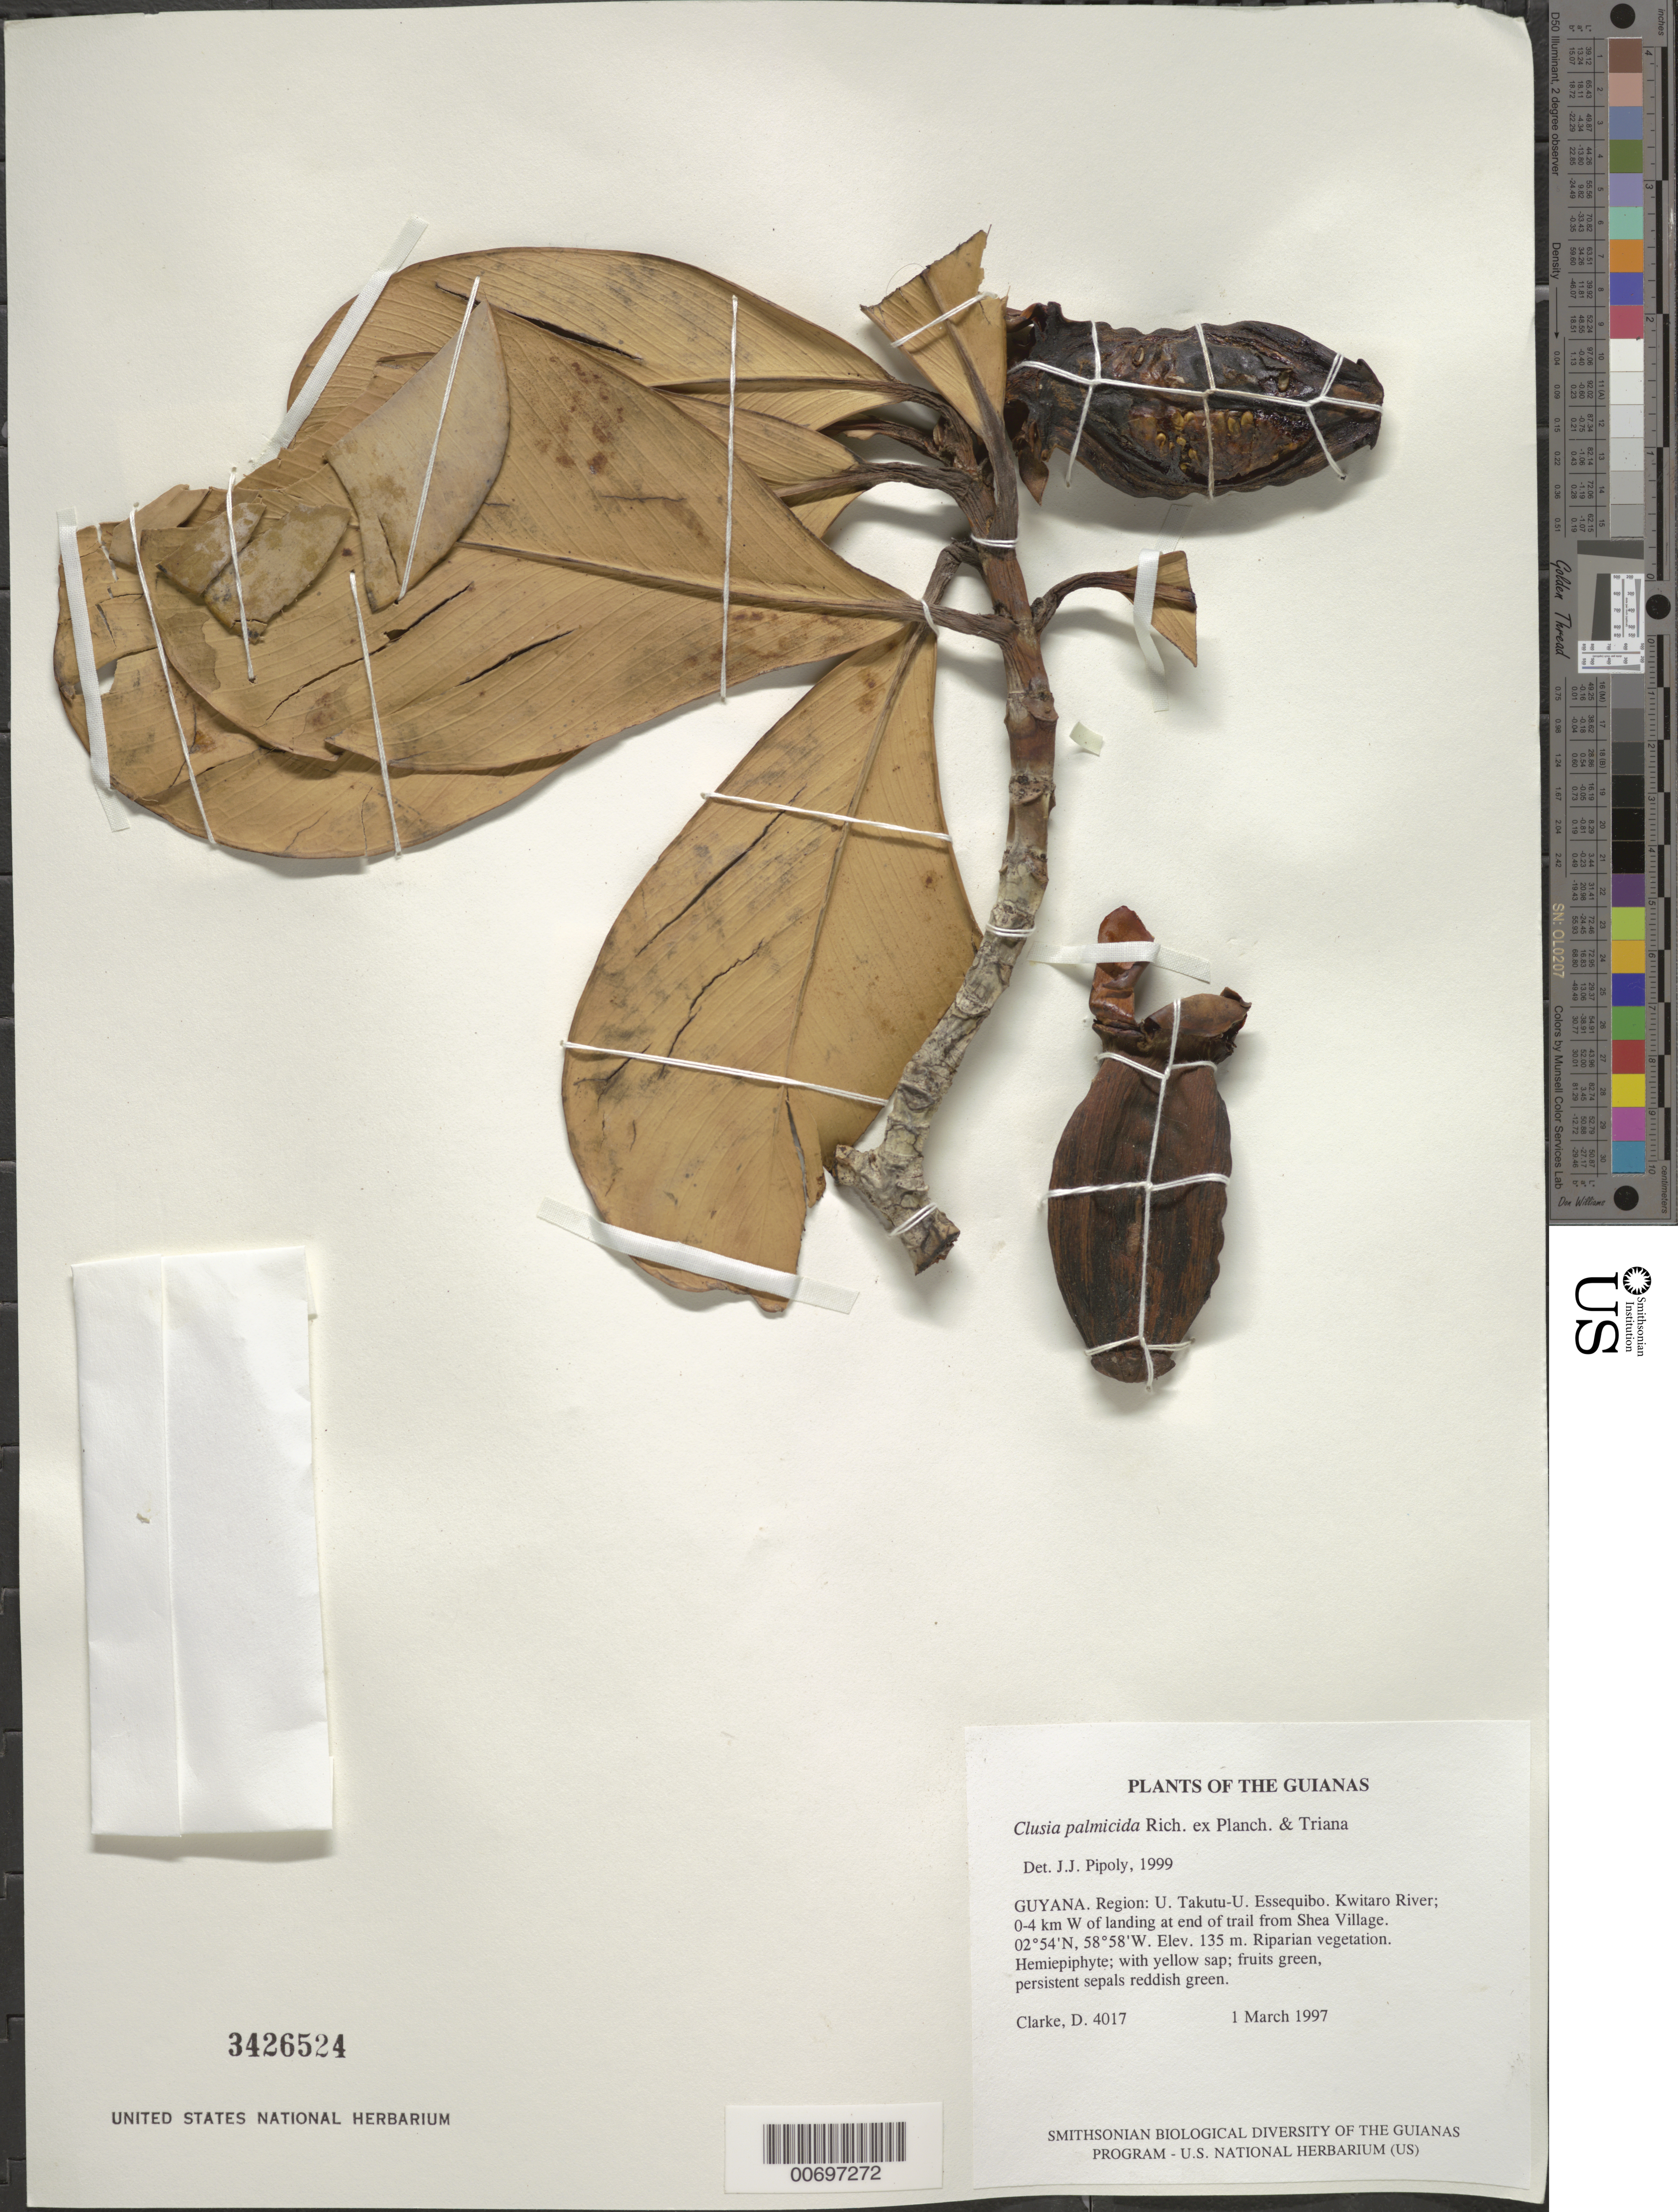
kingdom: Plantae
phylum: Tracheophyta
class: Magnoliopsida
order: Malpighiales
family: Clusiaceae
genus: Clusia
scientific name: Clusia palmicida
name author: Rich.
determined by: Pipoly, J. J., III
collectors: H. D. Clarke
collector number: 4017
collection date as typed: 1 March 1997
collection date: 1997-03-01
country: Guyana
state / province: U. Takutu-U. Essequibo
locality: Kwitaro River; 0-4 km W of landing at end of trail from Shea Village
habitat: Riparian vegetation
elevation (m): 135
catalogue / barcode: US 3426524